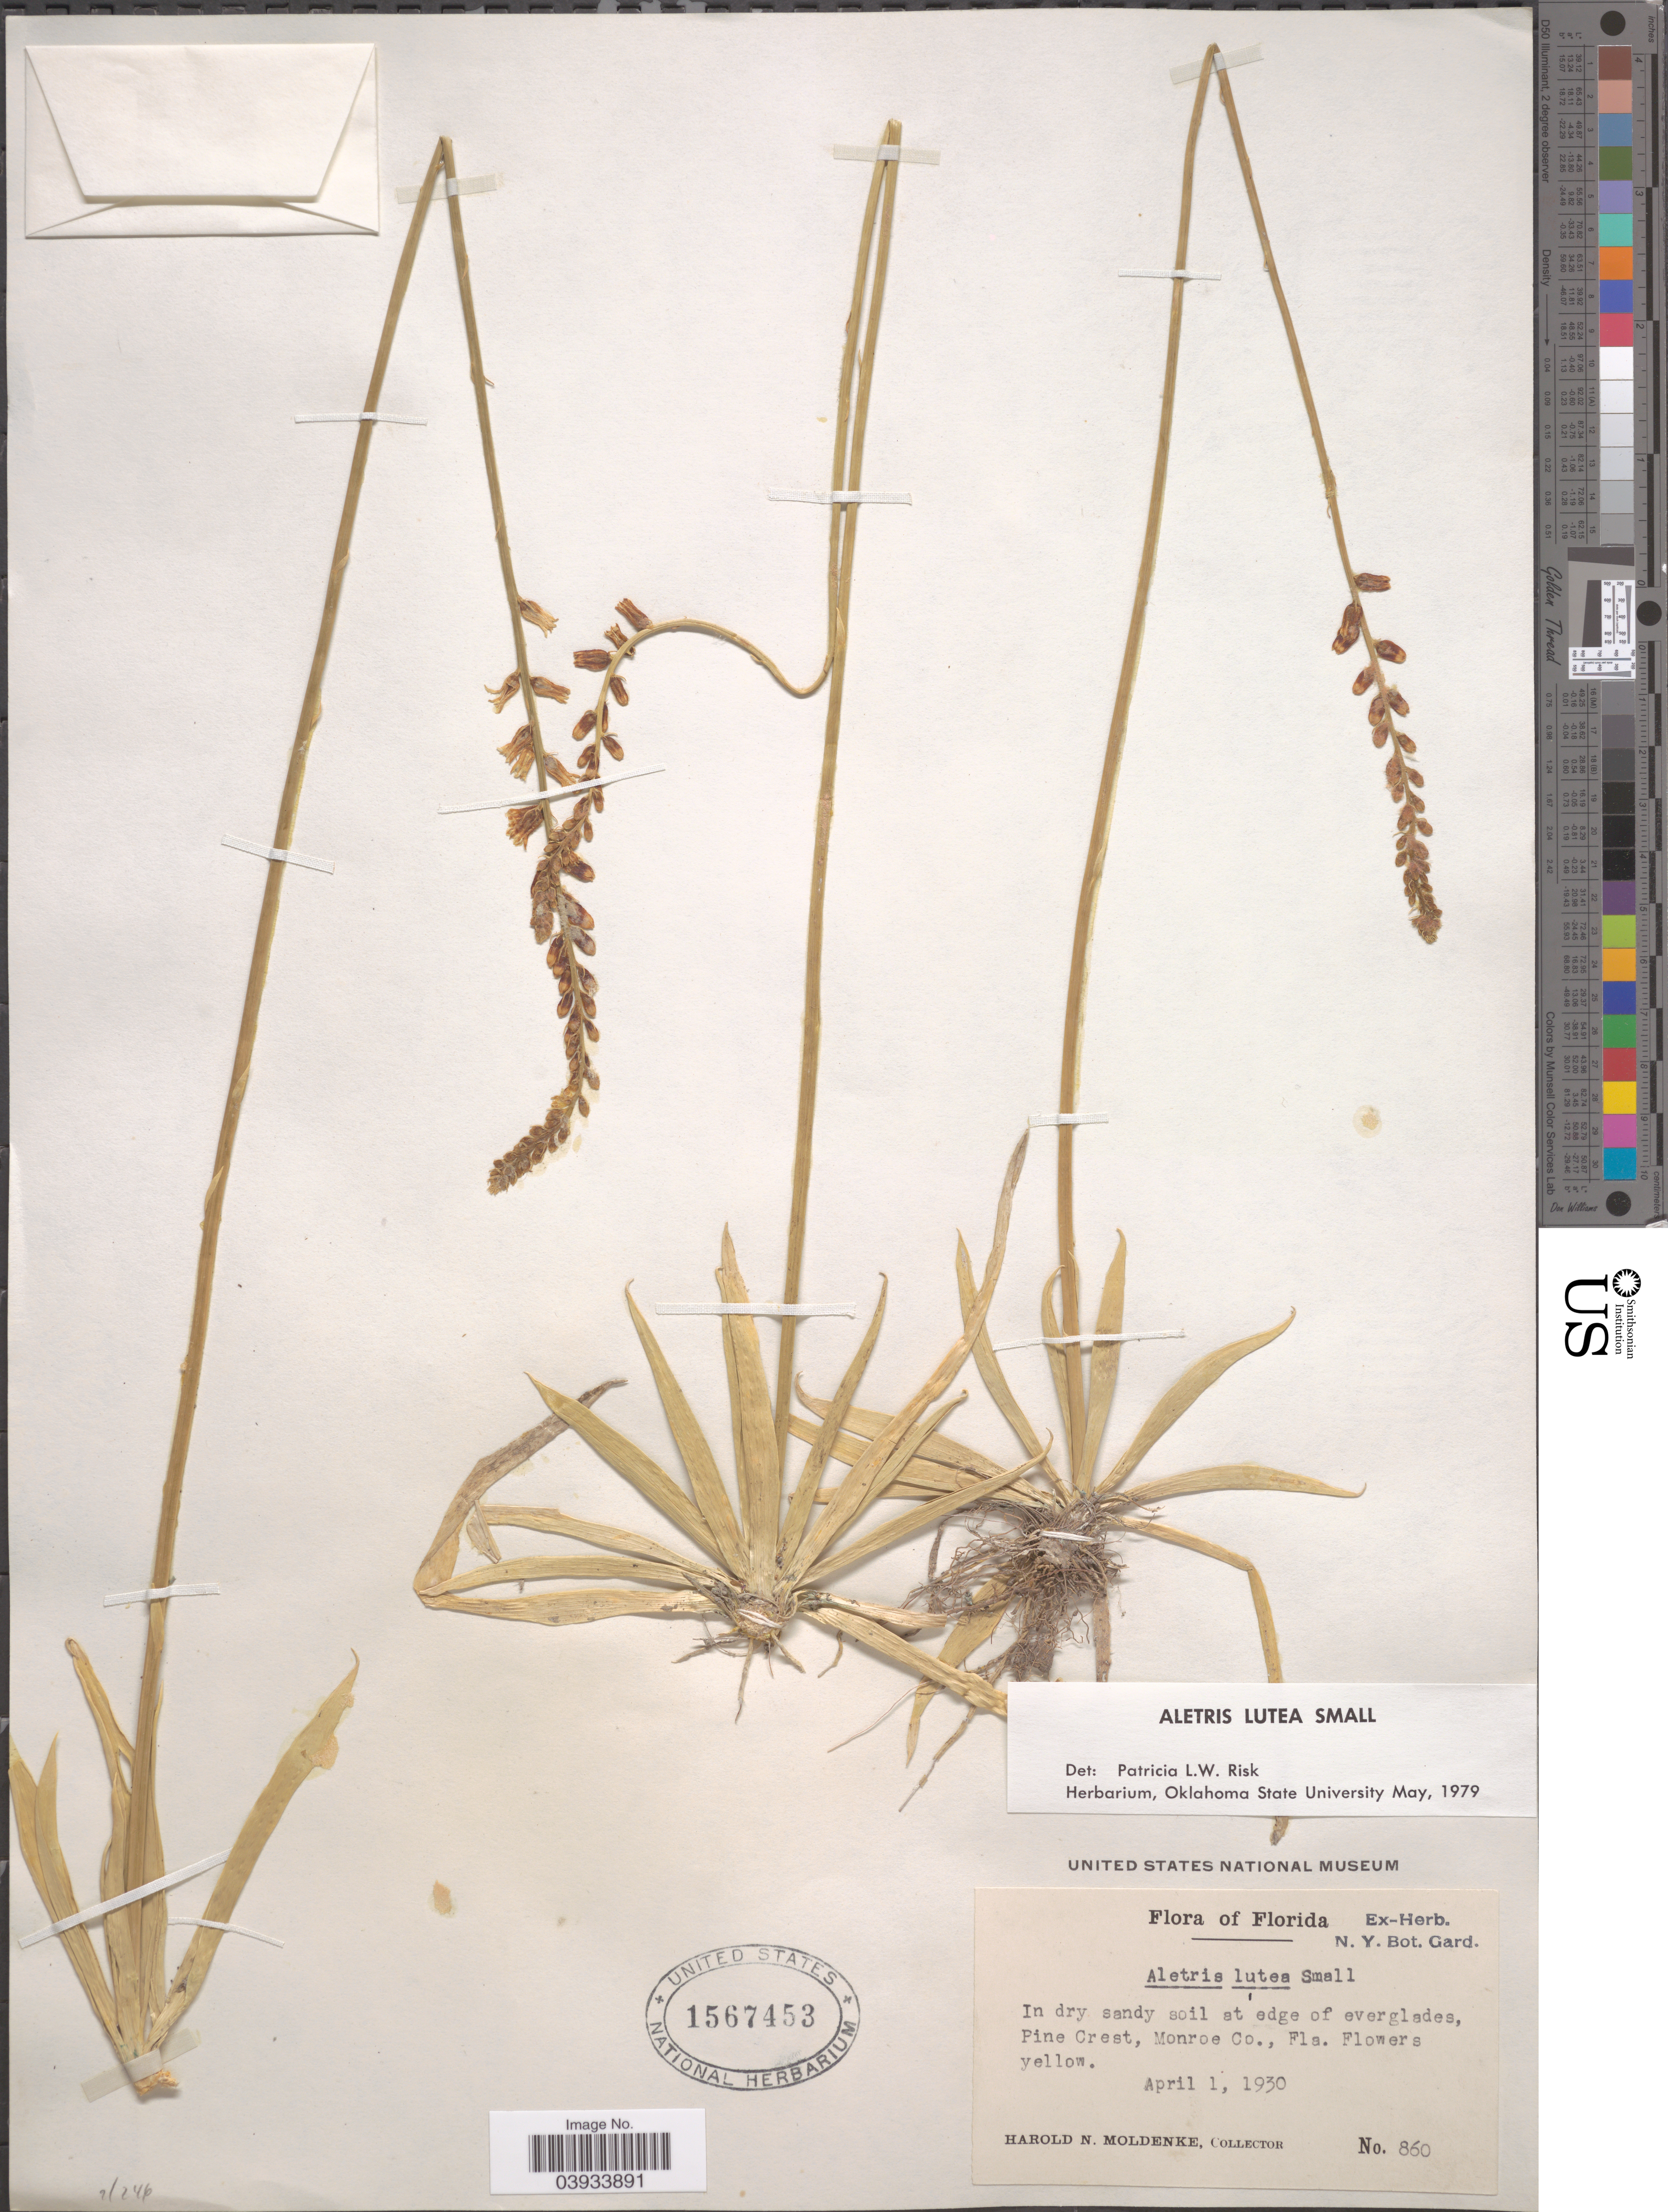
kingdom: Plantae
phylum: Tracheophyta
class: Liliopsida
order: Dioscoreales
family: Nartheciaceae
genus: Aletris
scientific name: Aletris lutea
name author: Small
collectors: H. N. Moldenke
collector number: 860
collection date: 1930-04-01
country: United States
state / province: Florida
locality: At edge of everglades, Pine Crest, Monroe Co.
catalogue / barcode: US 1567453